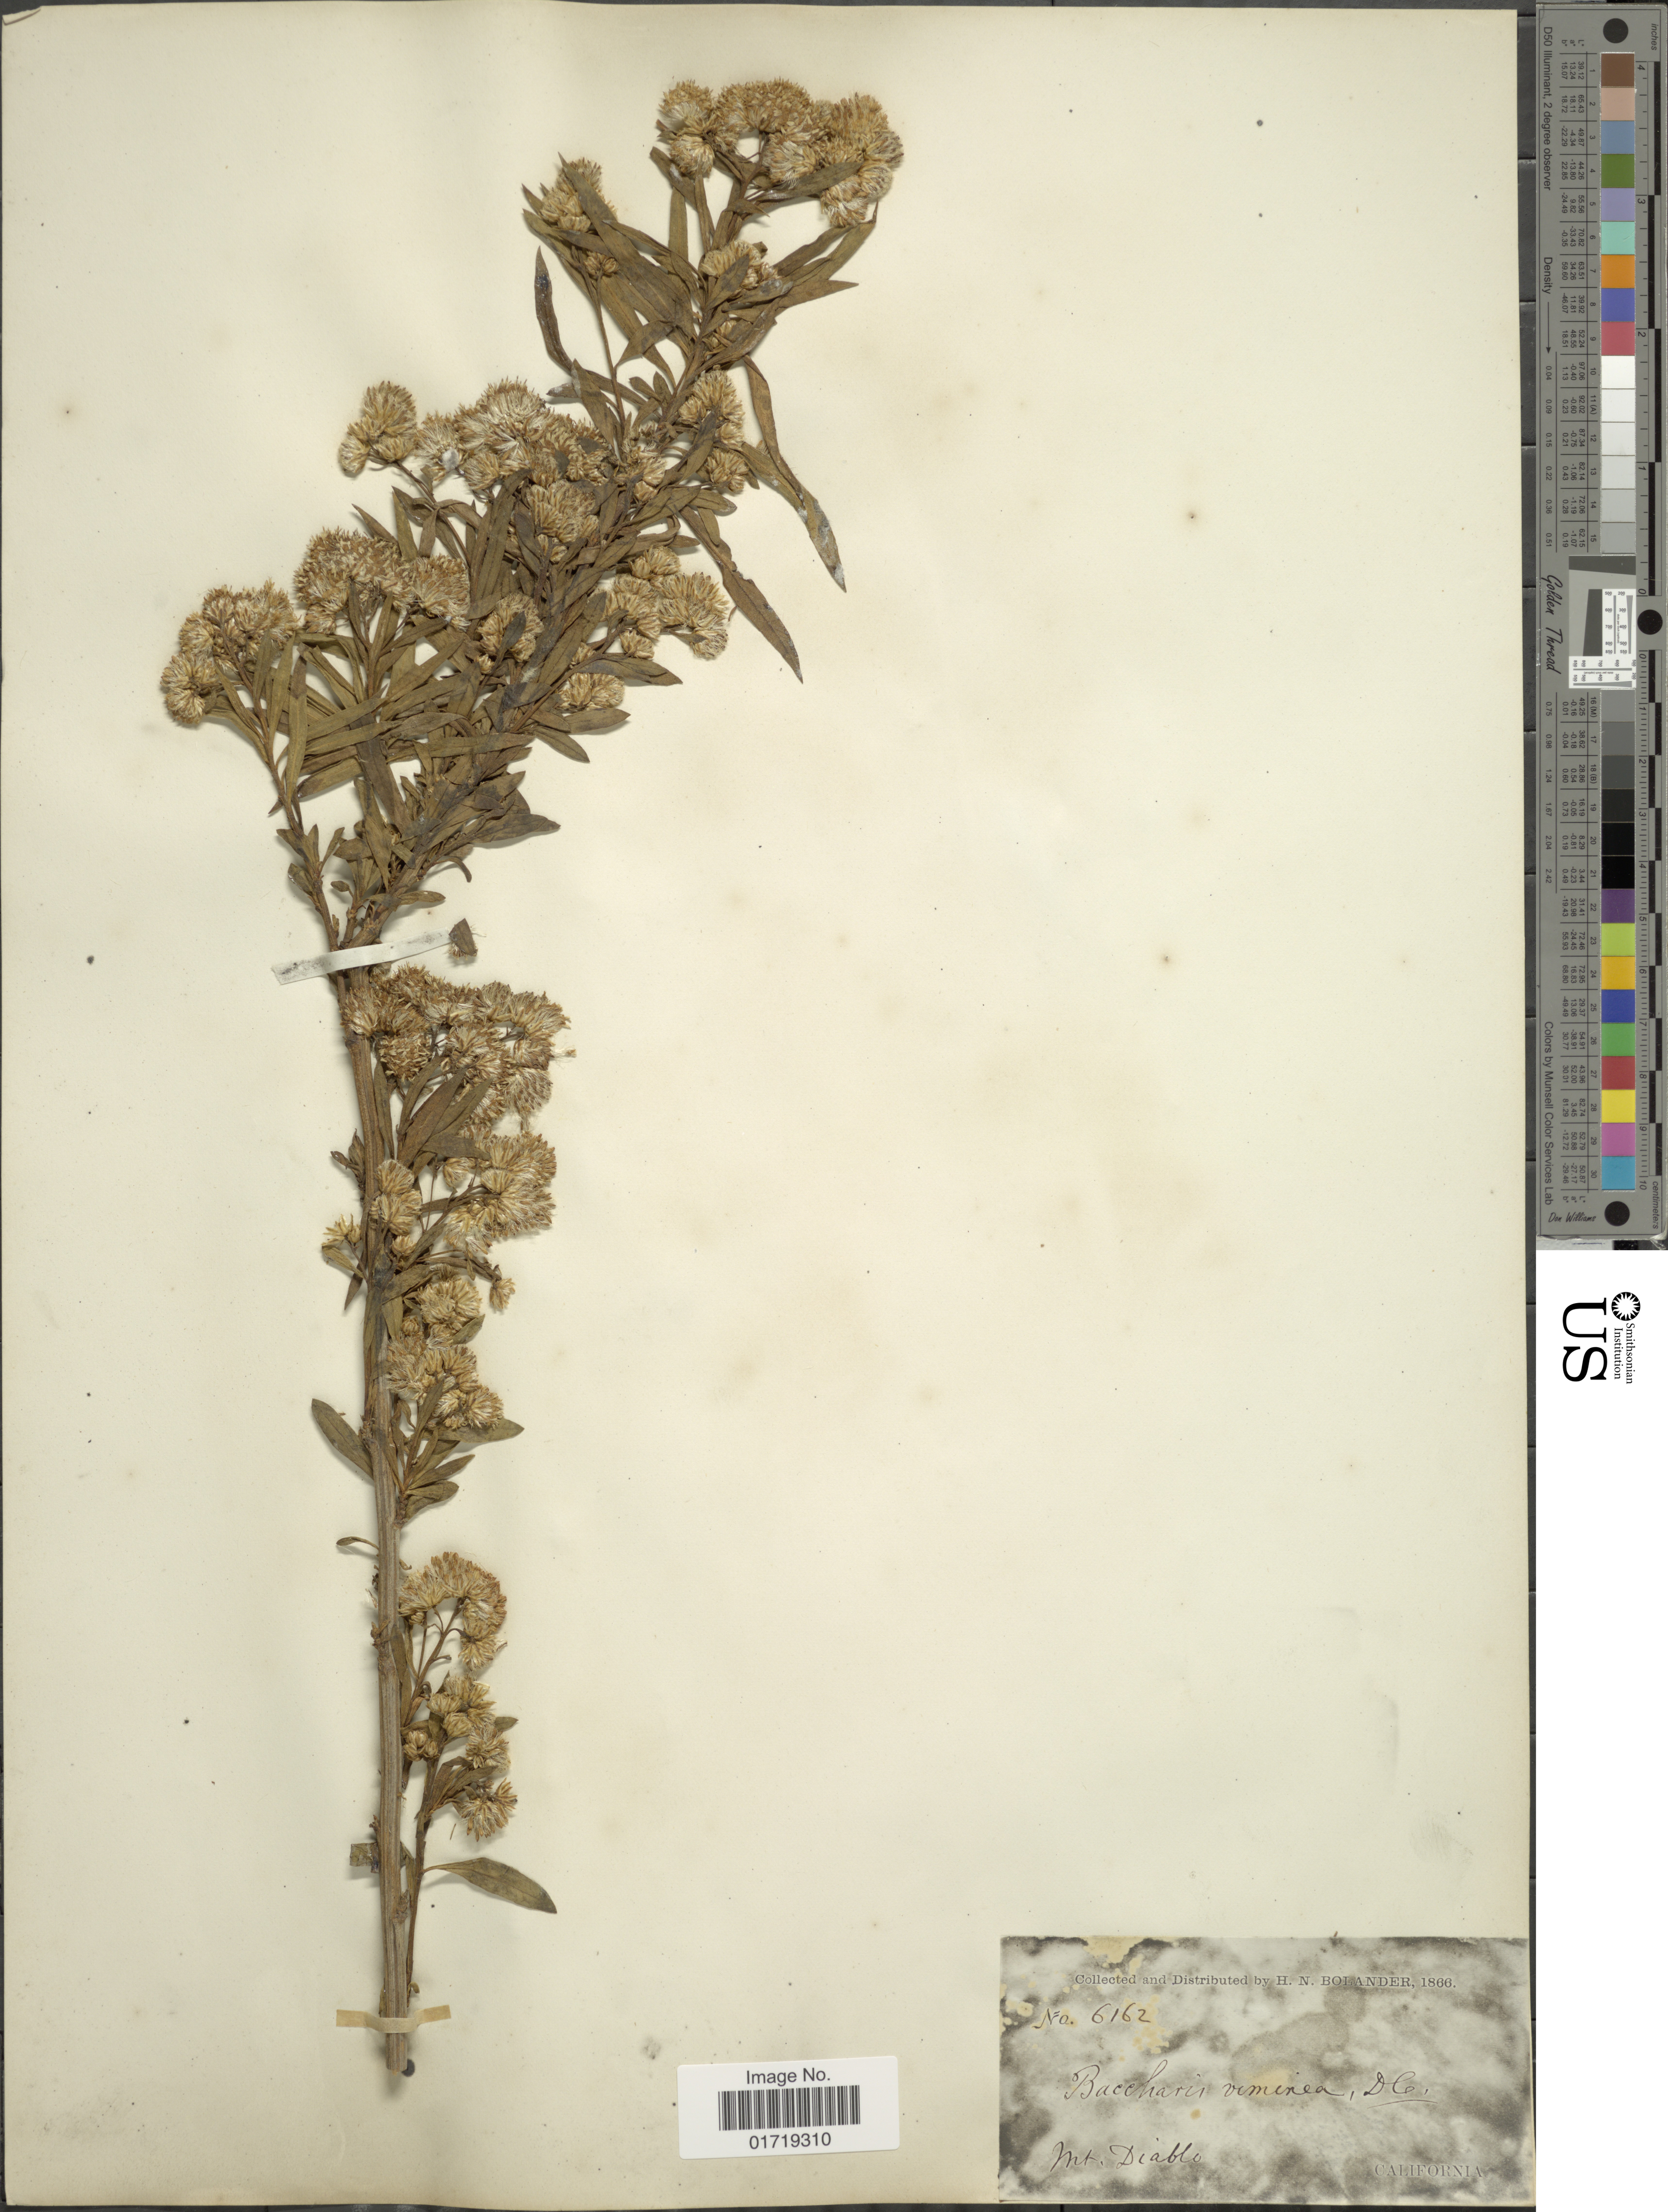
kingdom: Plantae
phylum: Tracheophyta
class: Magnoliopsida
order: Asterales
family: Asteraceae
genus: Baccharis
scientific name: Baccharis viminea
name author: DC.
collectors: H. Bolander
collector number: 6162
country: United States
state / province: California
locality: Mt, Diablo